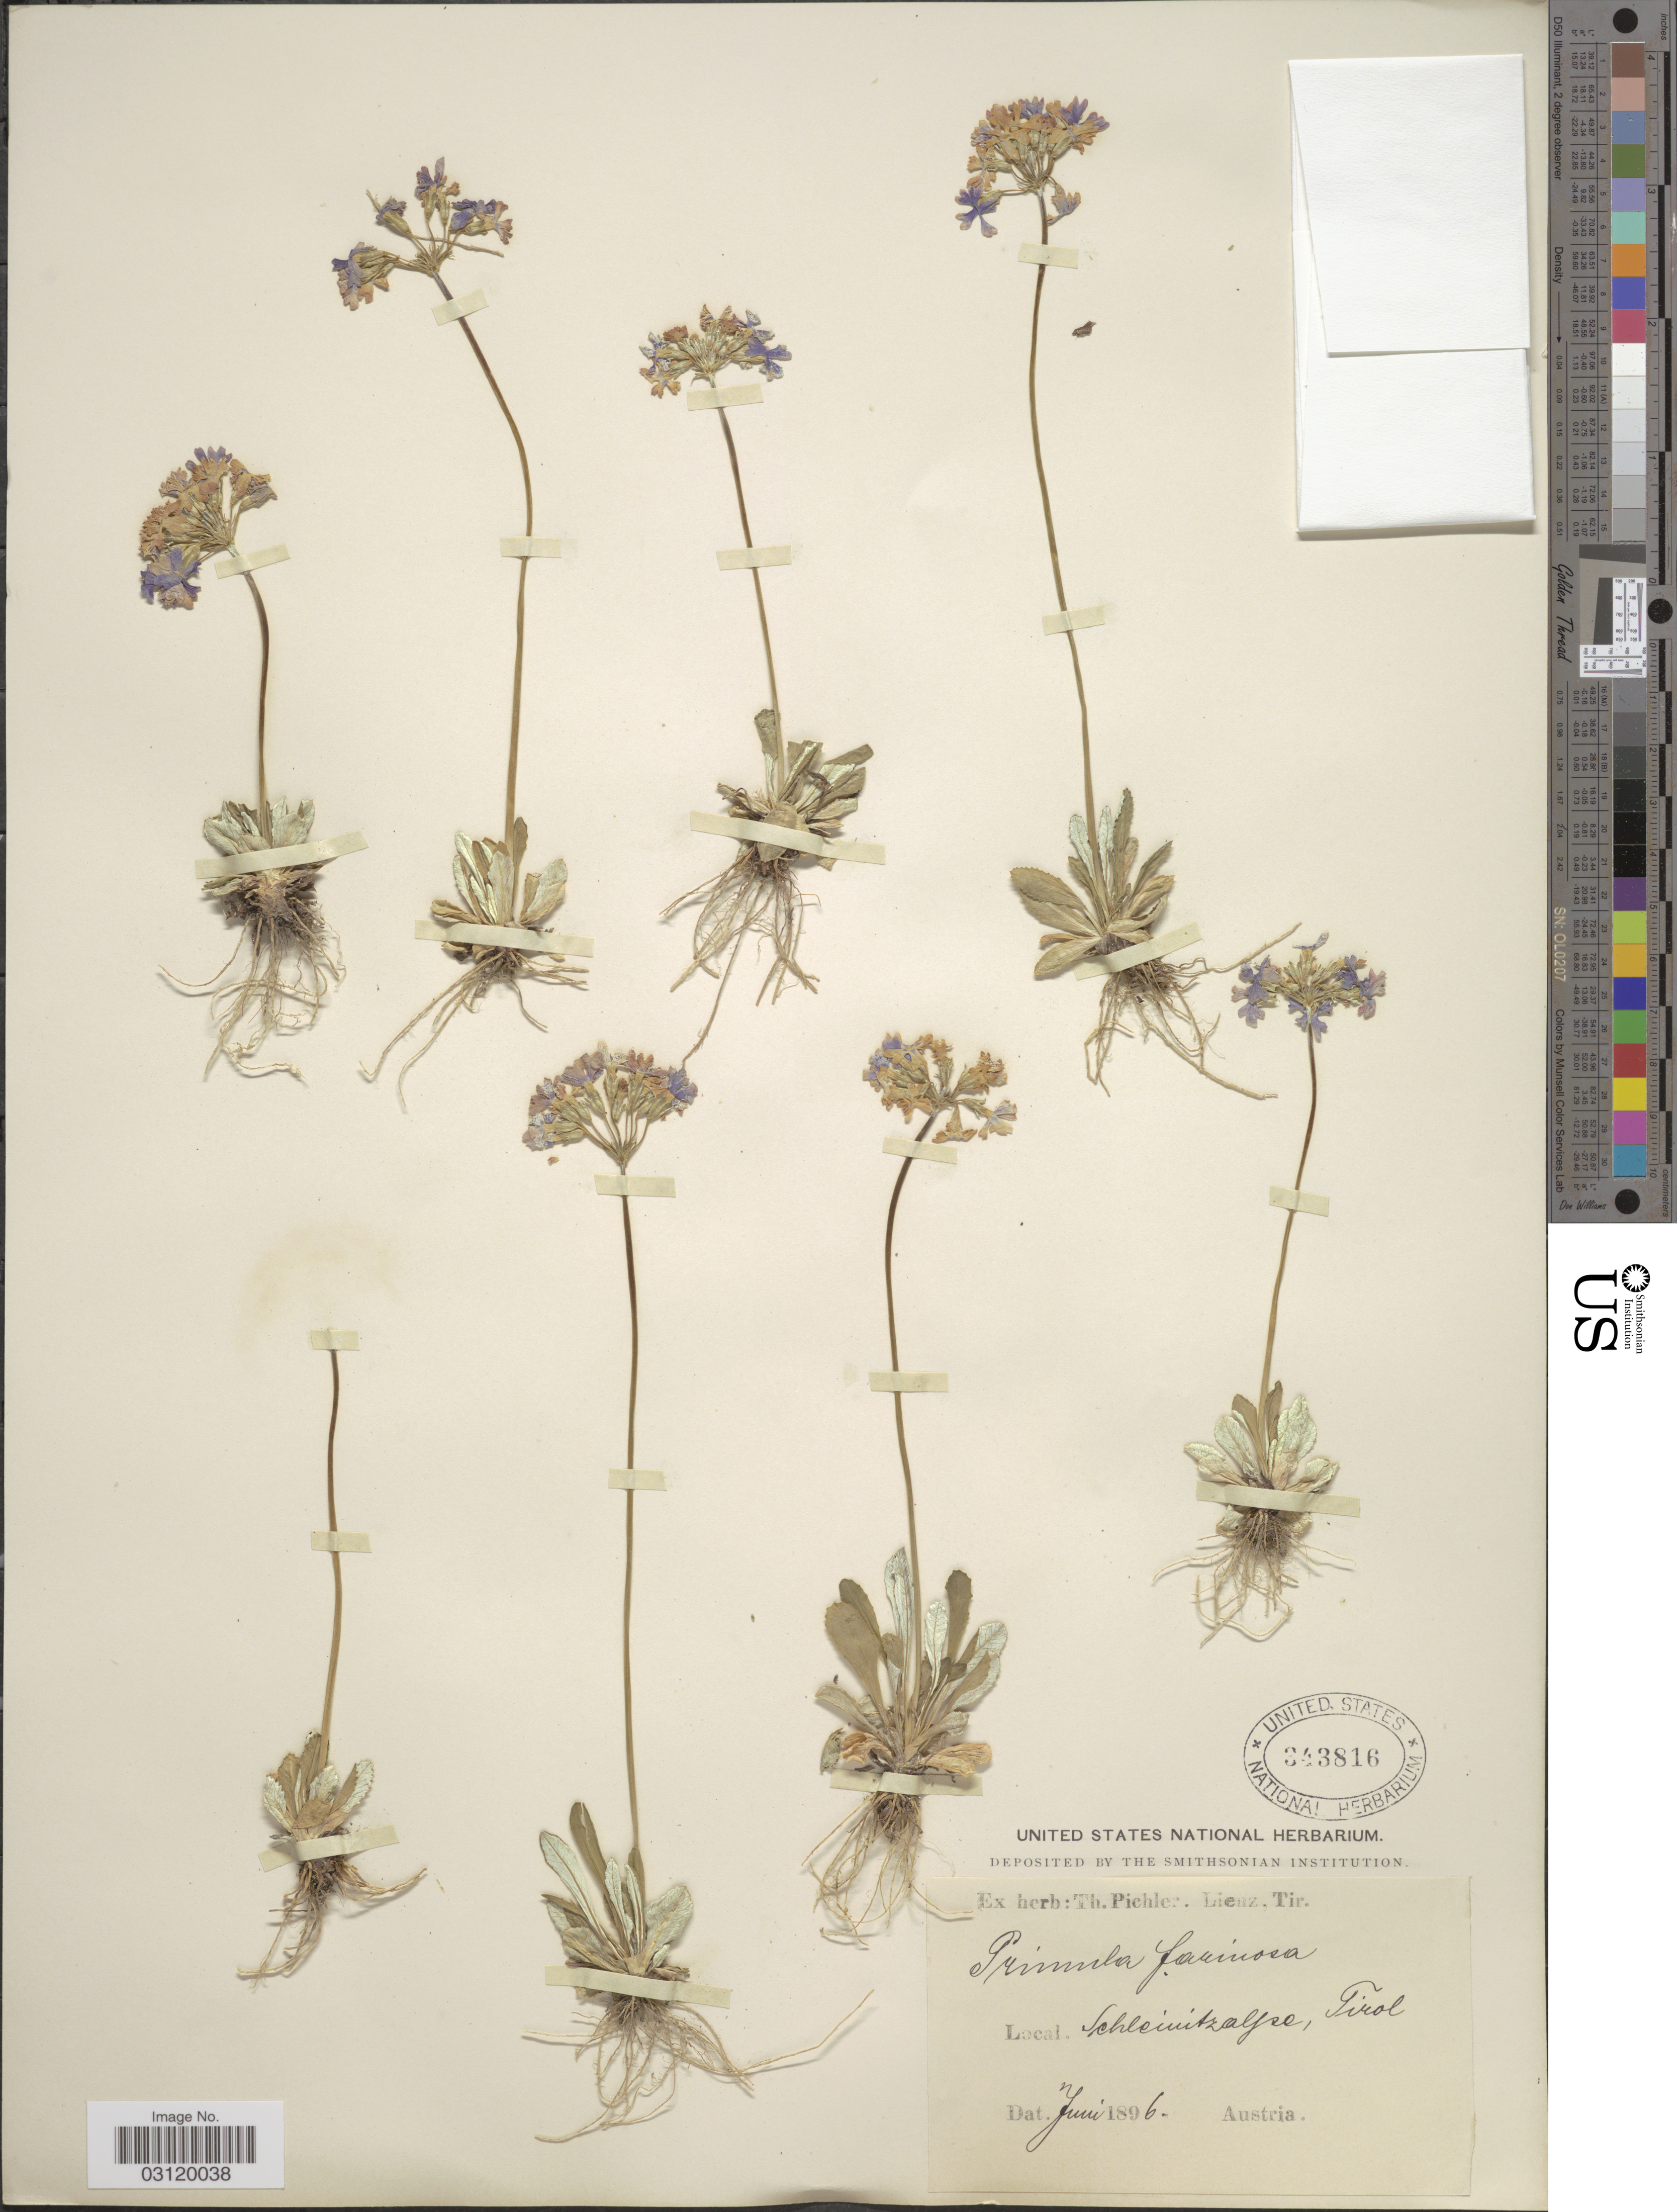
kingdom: Plantae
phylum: Tracheophyta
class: Magnoliopsida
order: Ericales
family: Primulaceae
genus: Primula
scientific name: Primula farinosa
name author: L.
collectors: T. Pichler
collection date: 1896-06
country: Austria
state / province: Tirol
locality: Schleinitzalfse.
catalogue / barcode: US 343816